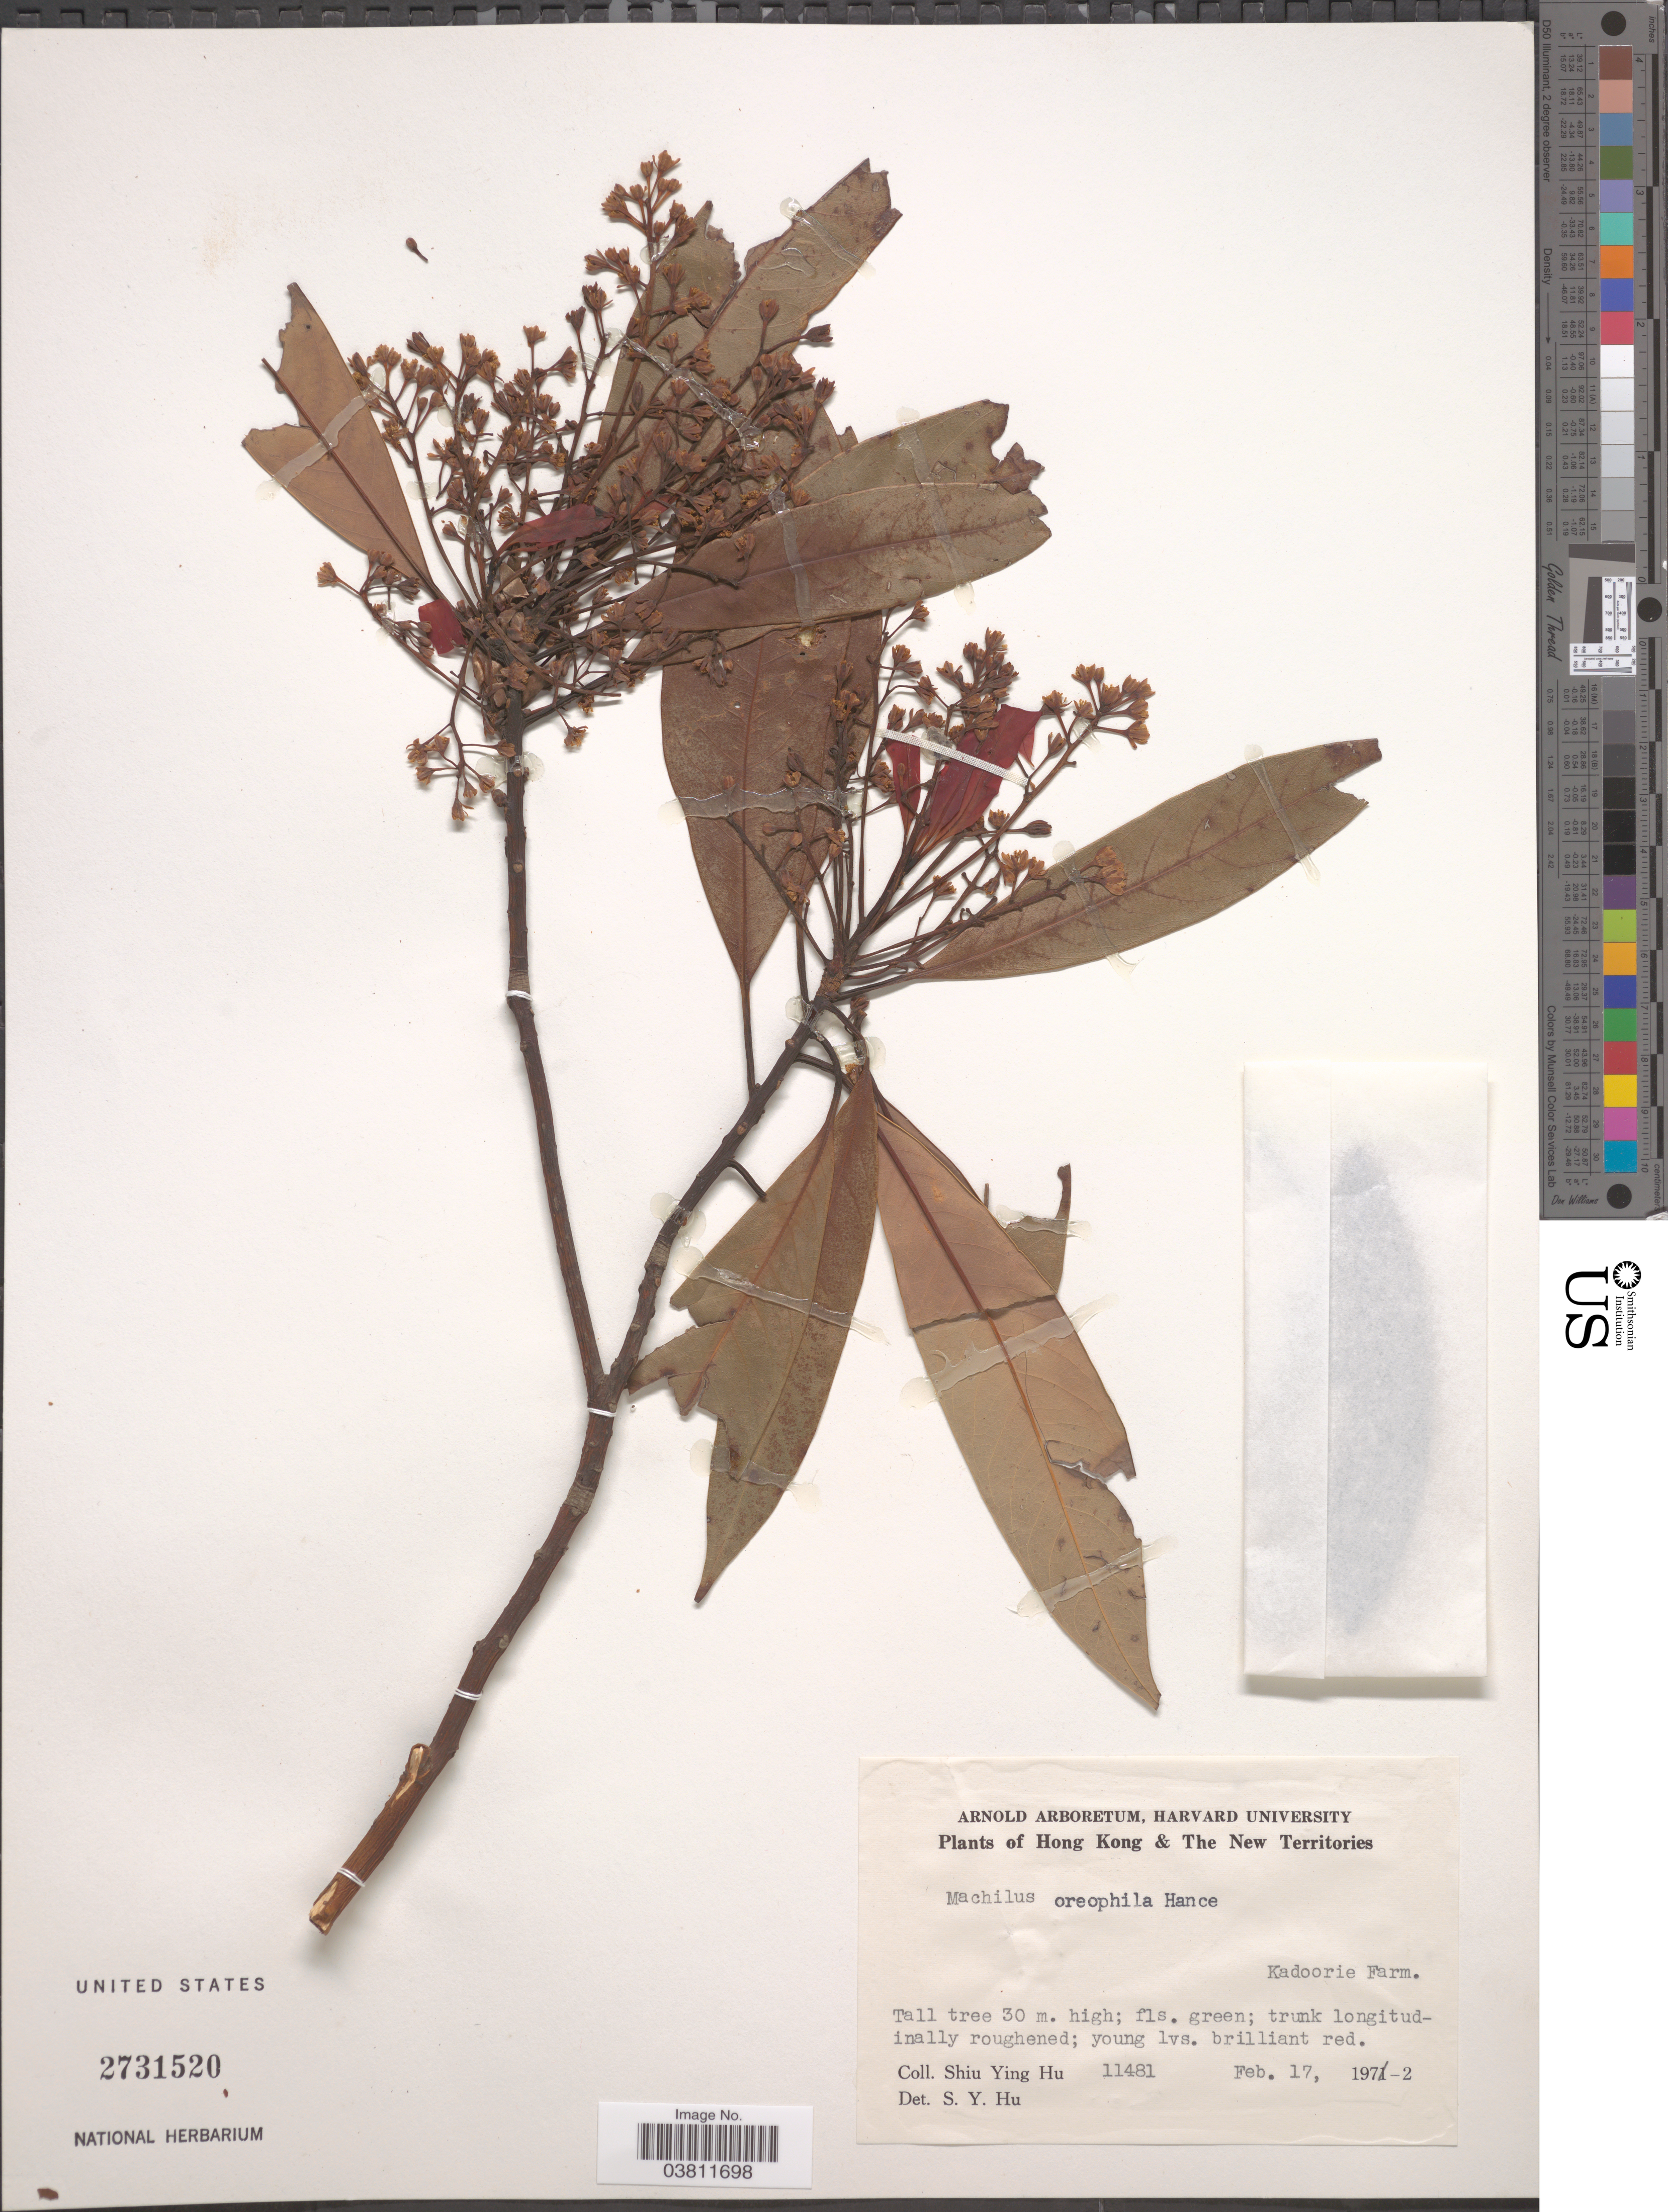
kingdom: Plantae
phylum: Tracheophyta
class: Magnoliopsida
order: Laurales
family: Lauraceae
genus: Machilus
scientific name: Machilus oreophila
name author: Hance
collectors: S. Y. Hu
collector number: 11481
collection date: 1972-02-17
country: China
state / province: Hong Kong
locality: The New Territories. Kadoorie Farm.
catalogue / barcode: US 2731520